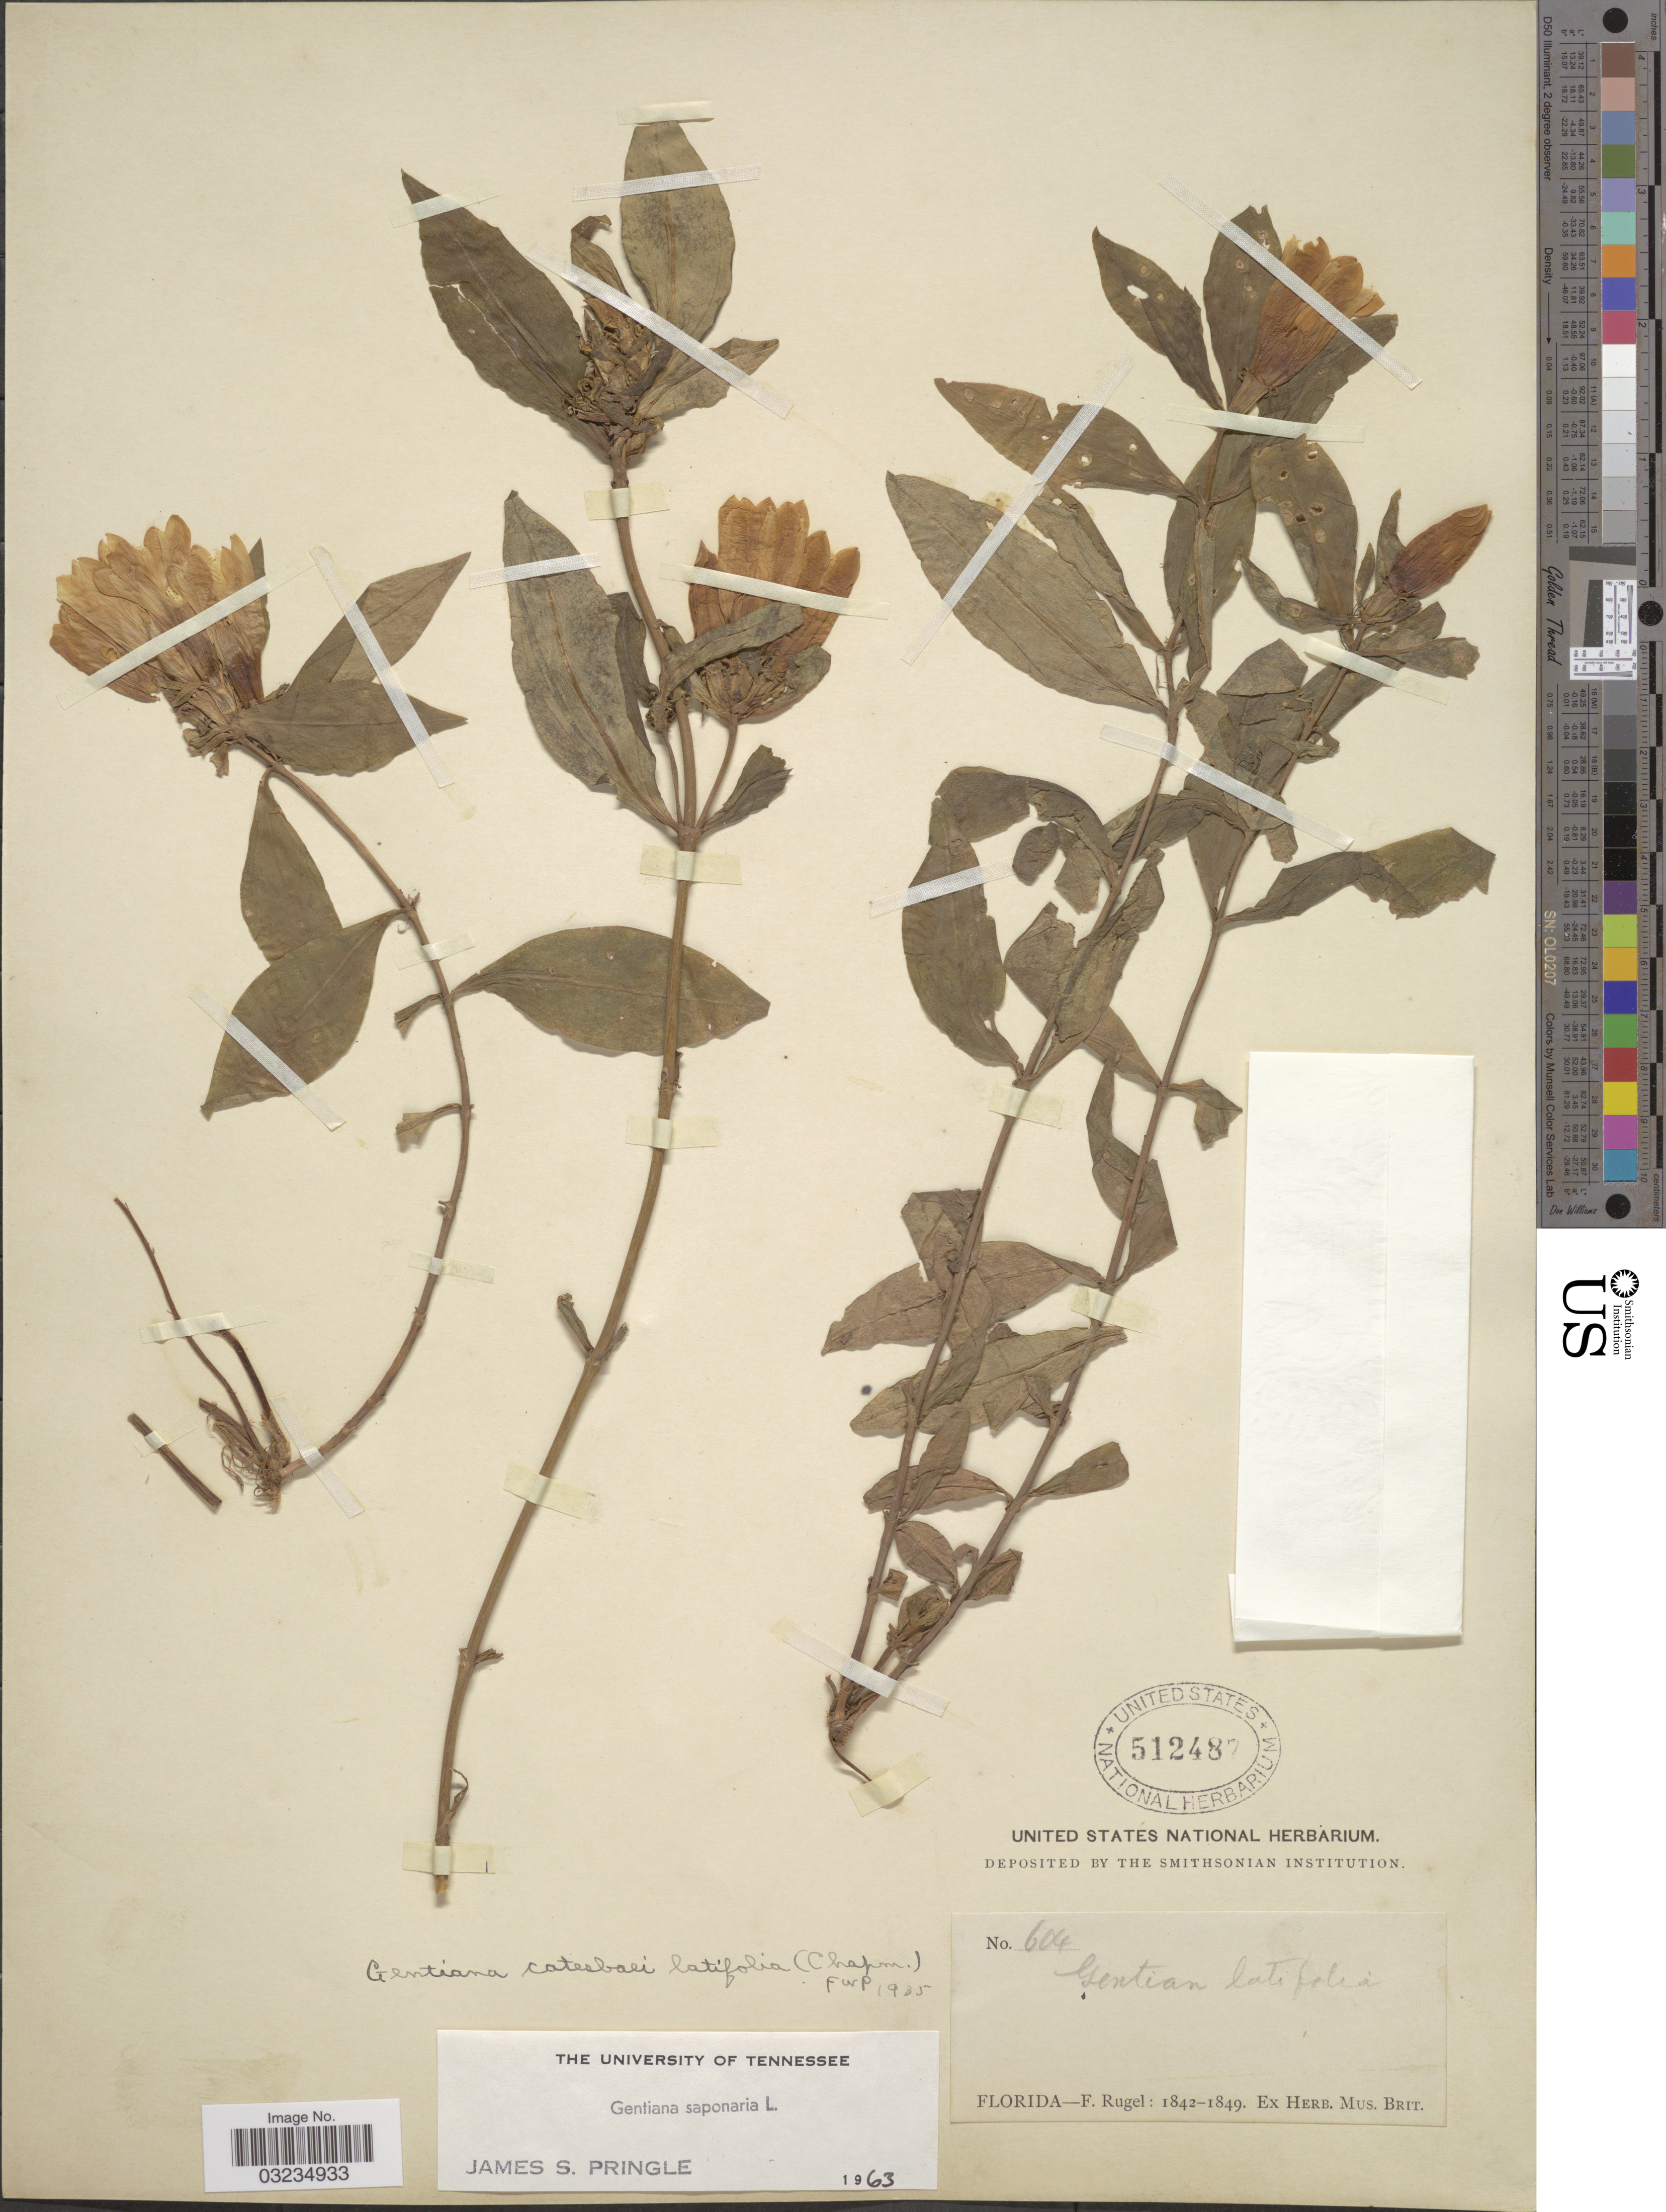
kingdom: Plantae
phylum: Tracheophyta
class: Magnoliopsida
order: Gentianales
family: Gentianaceae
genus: Gentiana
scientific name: Gentiana saponaria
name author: L.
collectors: F. Rugel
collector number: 604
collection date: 1842/1849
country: United States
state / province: Florida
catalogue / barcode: US 512487